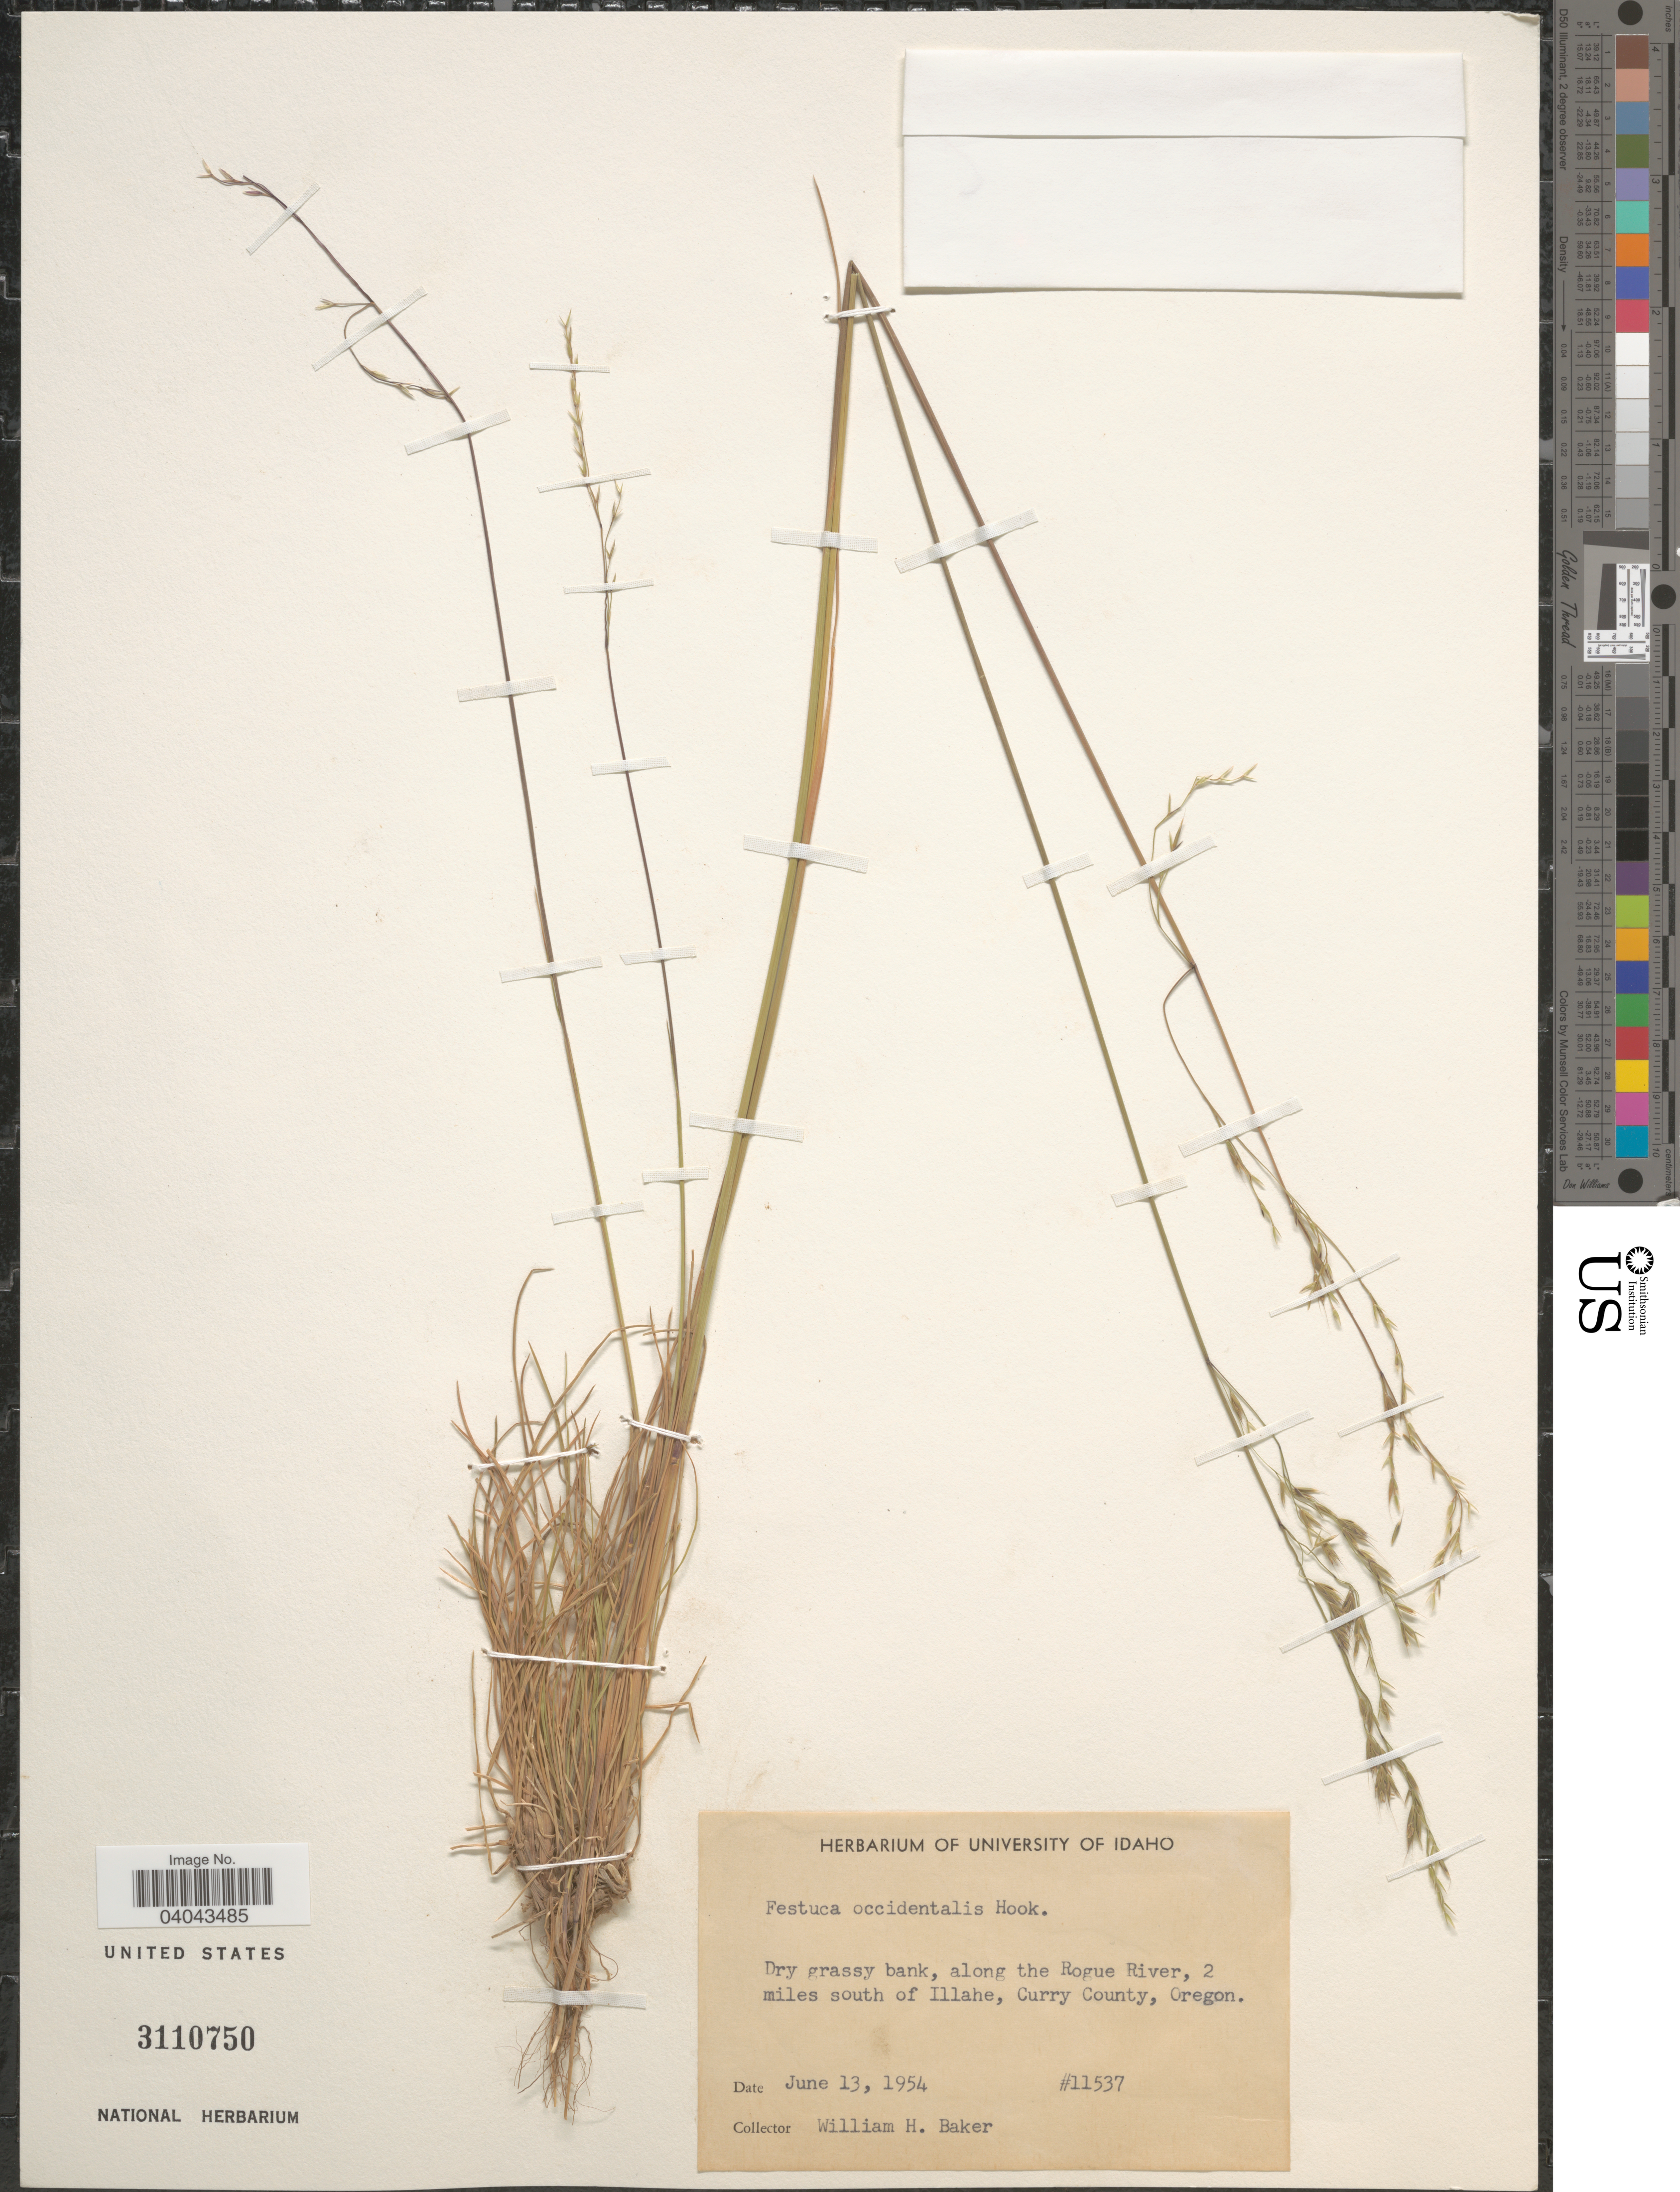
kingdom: Plantae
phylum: Tracheophyta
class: Liliopsida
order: Poales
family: Poaceae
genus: Festuca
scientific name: Festuca occidentalis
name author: Hook.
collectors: W. H. Baker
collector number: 11537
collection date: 1954-06-13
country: United States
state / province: Oregon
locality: Along the Rogue River, 2 miles south of Illahe, Curry County.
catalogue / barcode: US 3110750